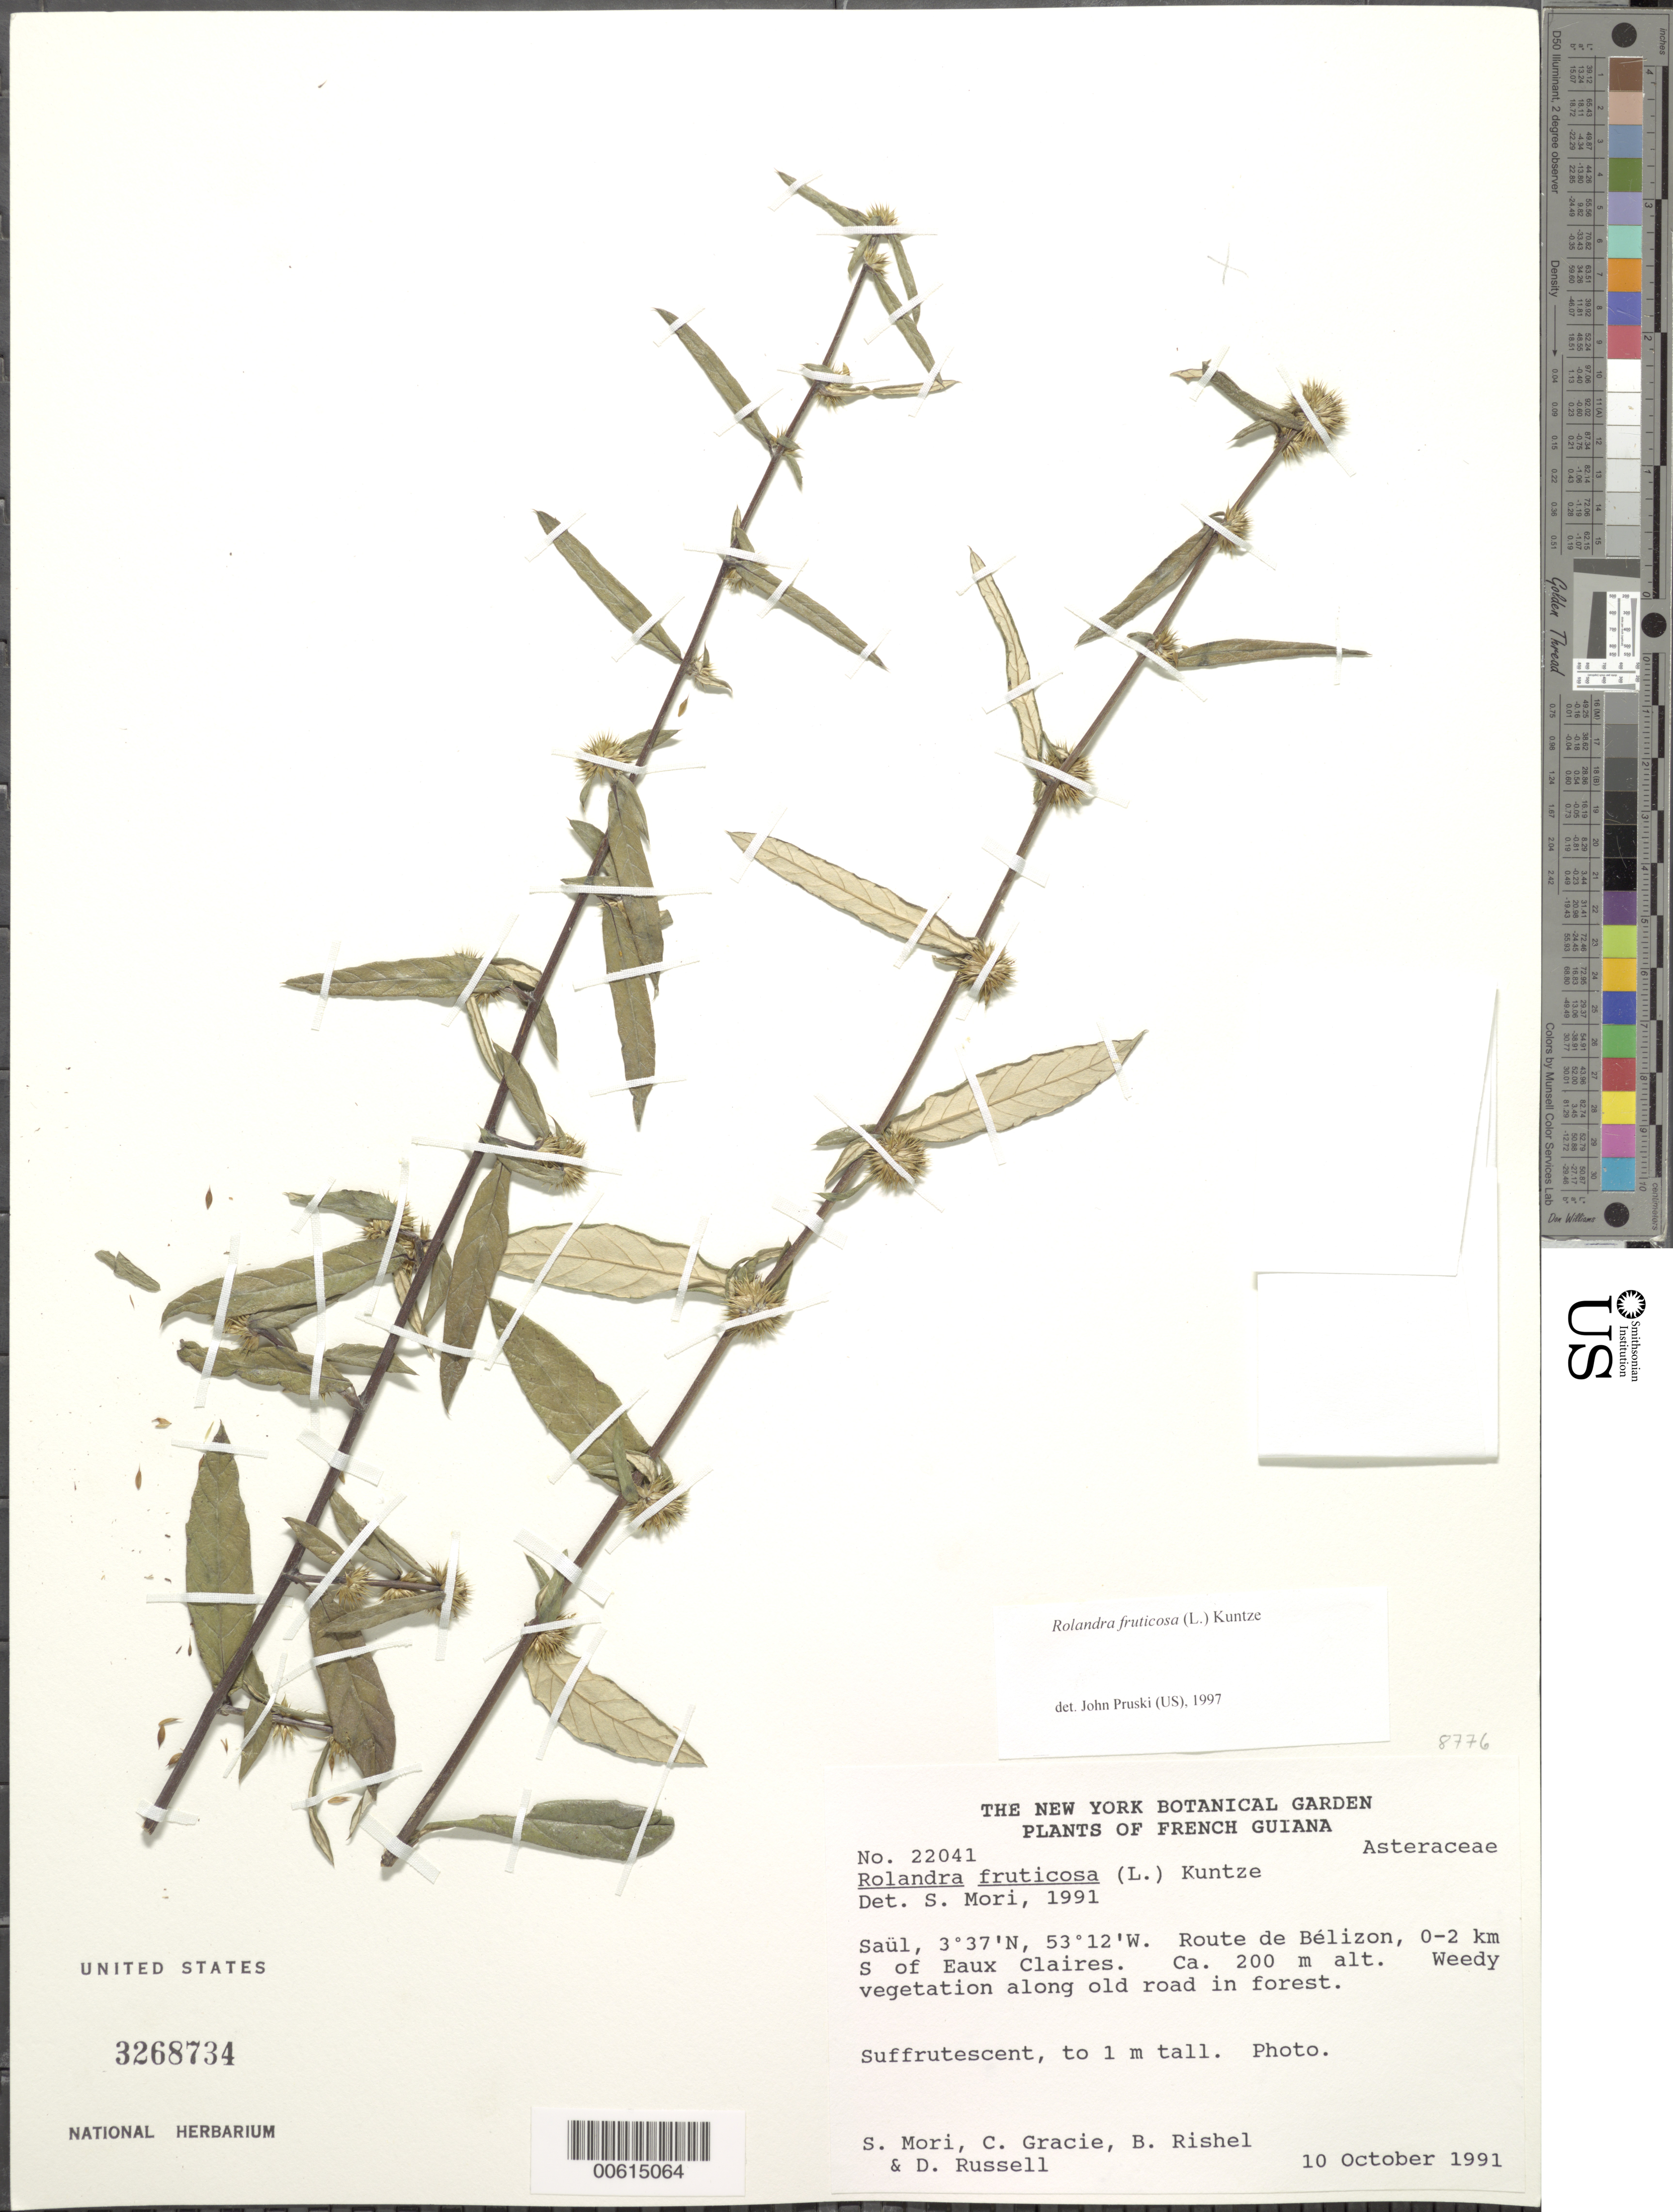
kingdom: Plantae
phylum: Tracheophyta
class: Magnoliopsida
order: Asterales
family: Asteraceae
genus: Rolandra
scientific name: Rolandra fruticosa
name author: (L.) Kuntze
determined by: Pruski, J. F.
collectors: S. Mori, C. A. Gracie, J. Lazzaroni, B. Rishel, D. Russell & F. Wright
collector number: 22041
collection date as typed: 10-Oct-91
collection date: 1991-10-10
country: French Guiana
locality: Saül, Route de Bélizon, 0-2 km south of Eaux Claires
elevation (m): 200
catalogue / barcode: US 3268734